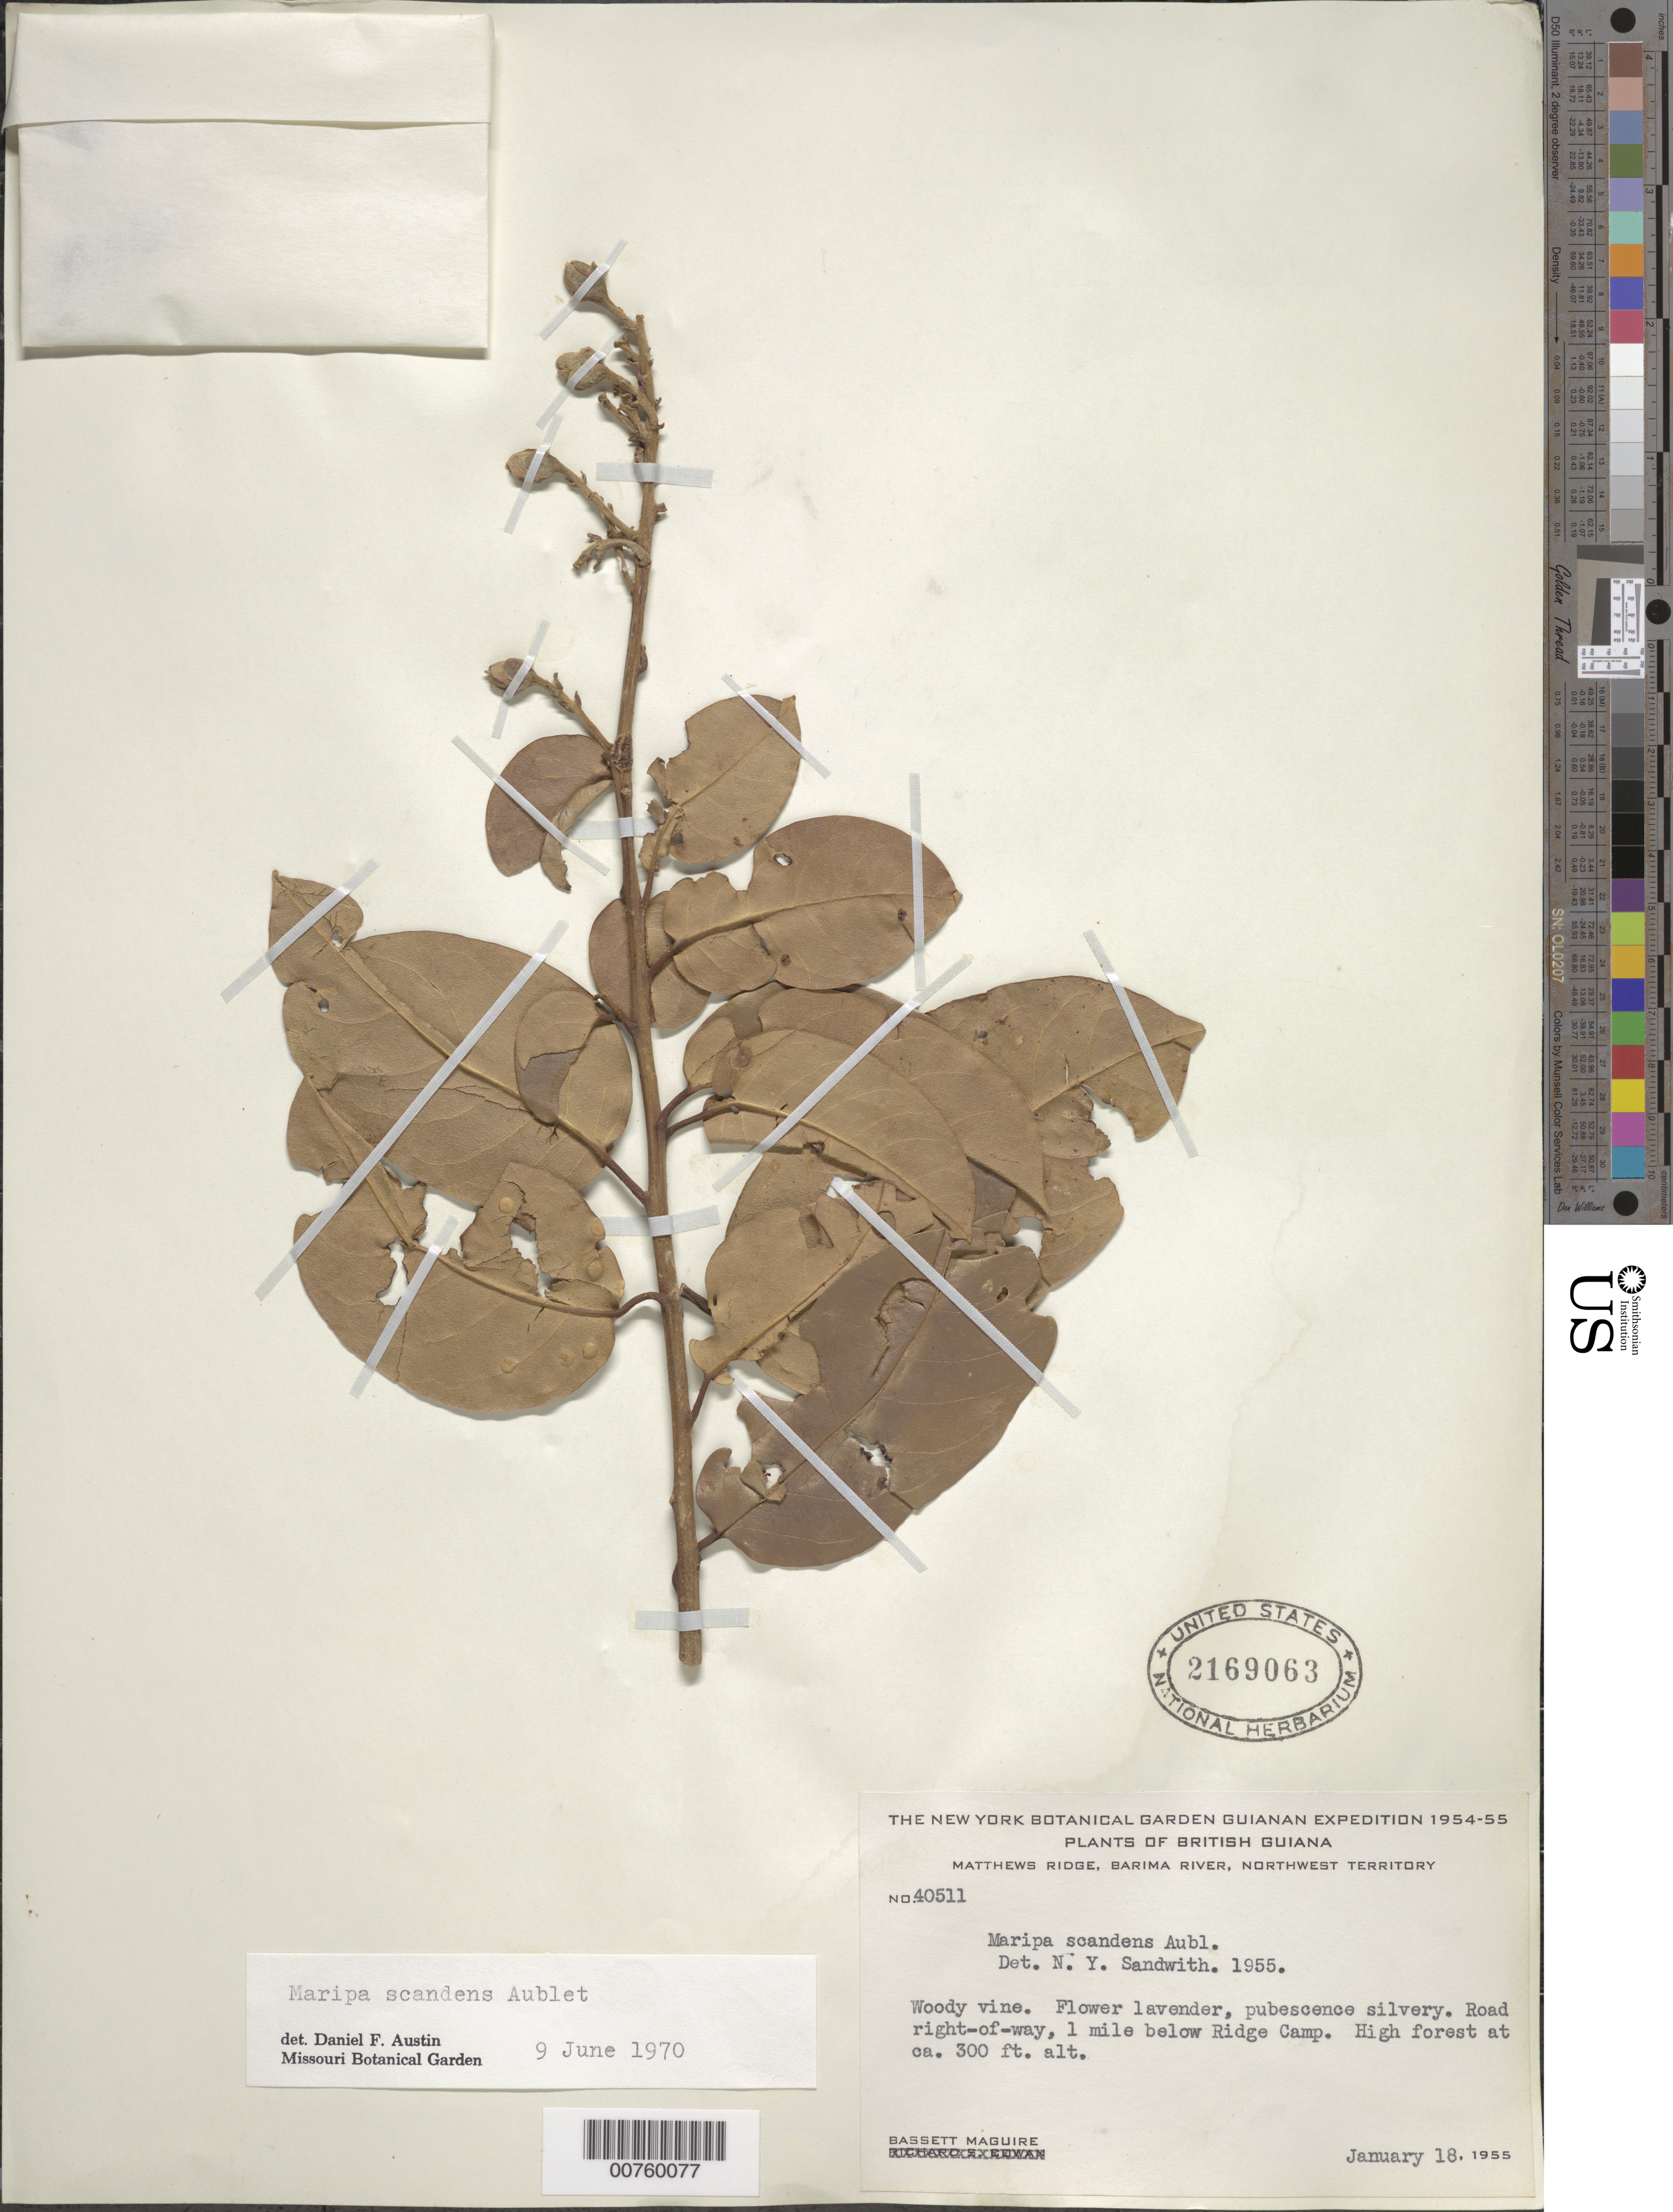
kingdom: Plantae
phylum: Tracheophyta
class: Magnoliopsida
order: Solanales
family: Convolvulaceae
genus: Maripa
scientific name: Maripa scandens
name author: Aubl.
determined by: Austin, D. F.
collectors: B. Maguire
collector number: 40511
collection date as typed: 18-Jan-55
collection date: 1955-01-18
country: Guyana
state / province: Barima-Waini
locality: Barima R., Matthews Ridge, 1 mi. below Ridge Camp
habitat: High forest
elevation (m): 91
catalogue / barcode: US 2169063